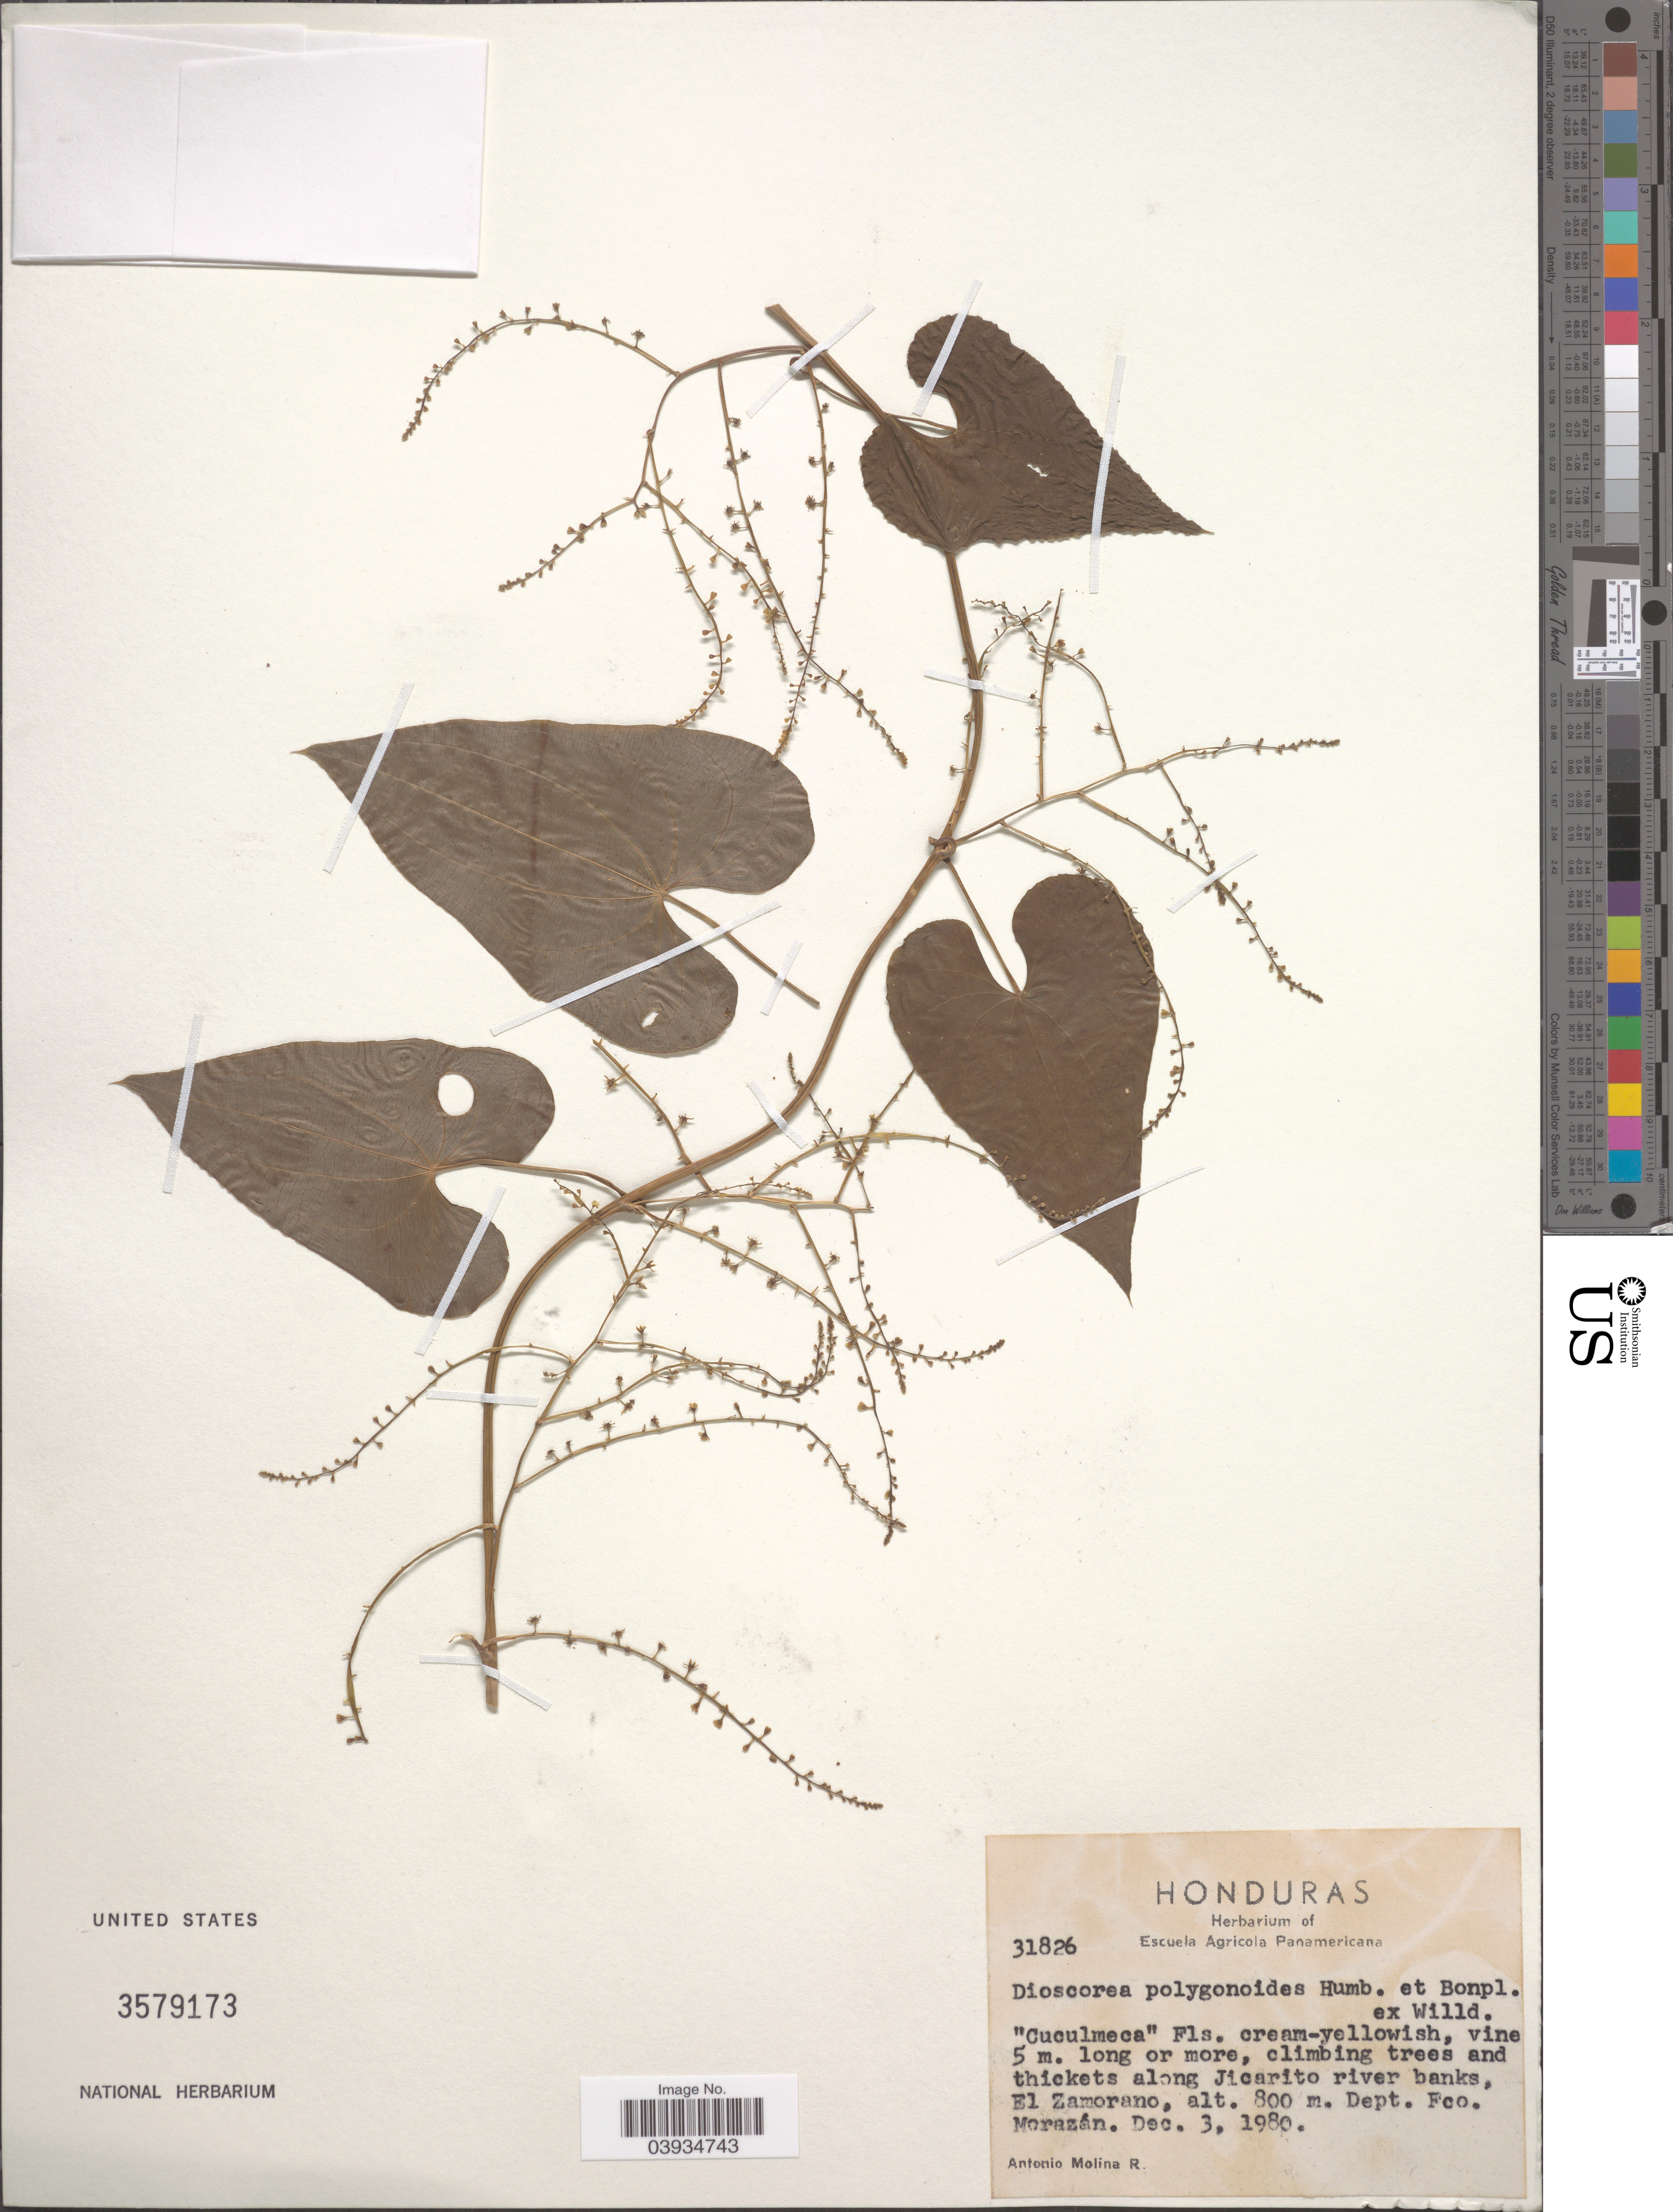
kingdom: Plantae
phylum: Tracheophyta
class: Liliopsida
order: Dioscoreales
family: Dioscoreaceae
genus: Dioscorea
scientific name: Dioscorea polygonoides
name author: Humb. & Bonpl. ex Willd.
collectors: A. Molina R.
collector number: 31826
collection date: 1980-12-03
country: Honduras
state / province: Fco. Morazán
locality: Thickets along Jicarito river banks, El Zamorano, Dept. Fco. Morazán.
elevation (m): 800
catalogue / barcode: US 3579173